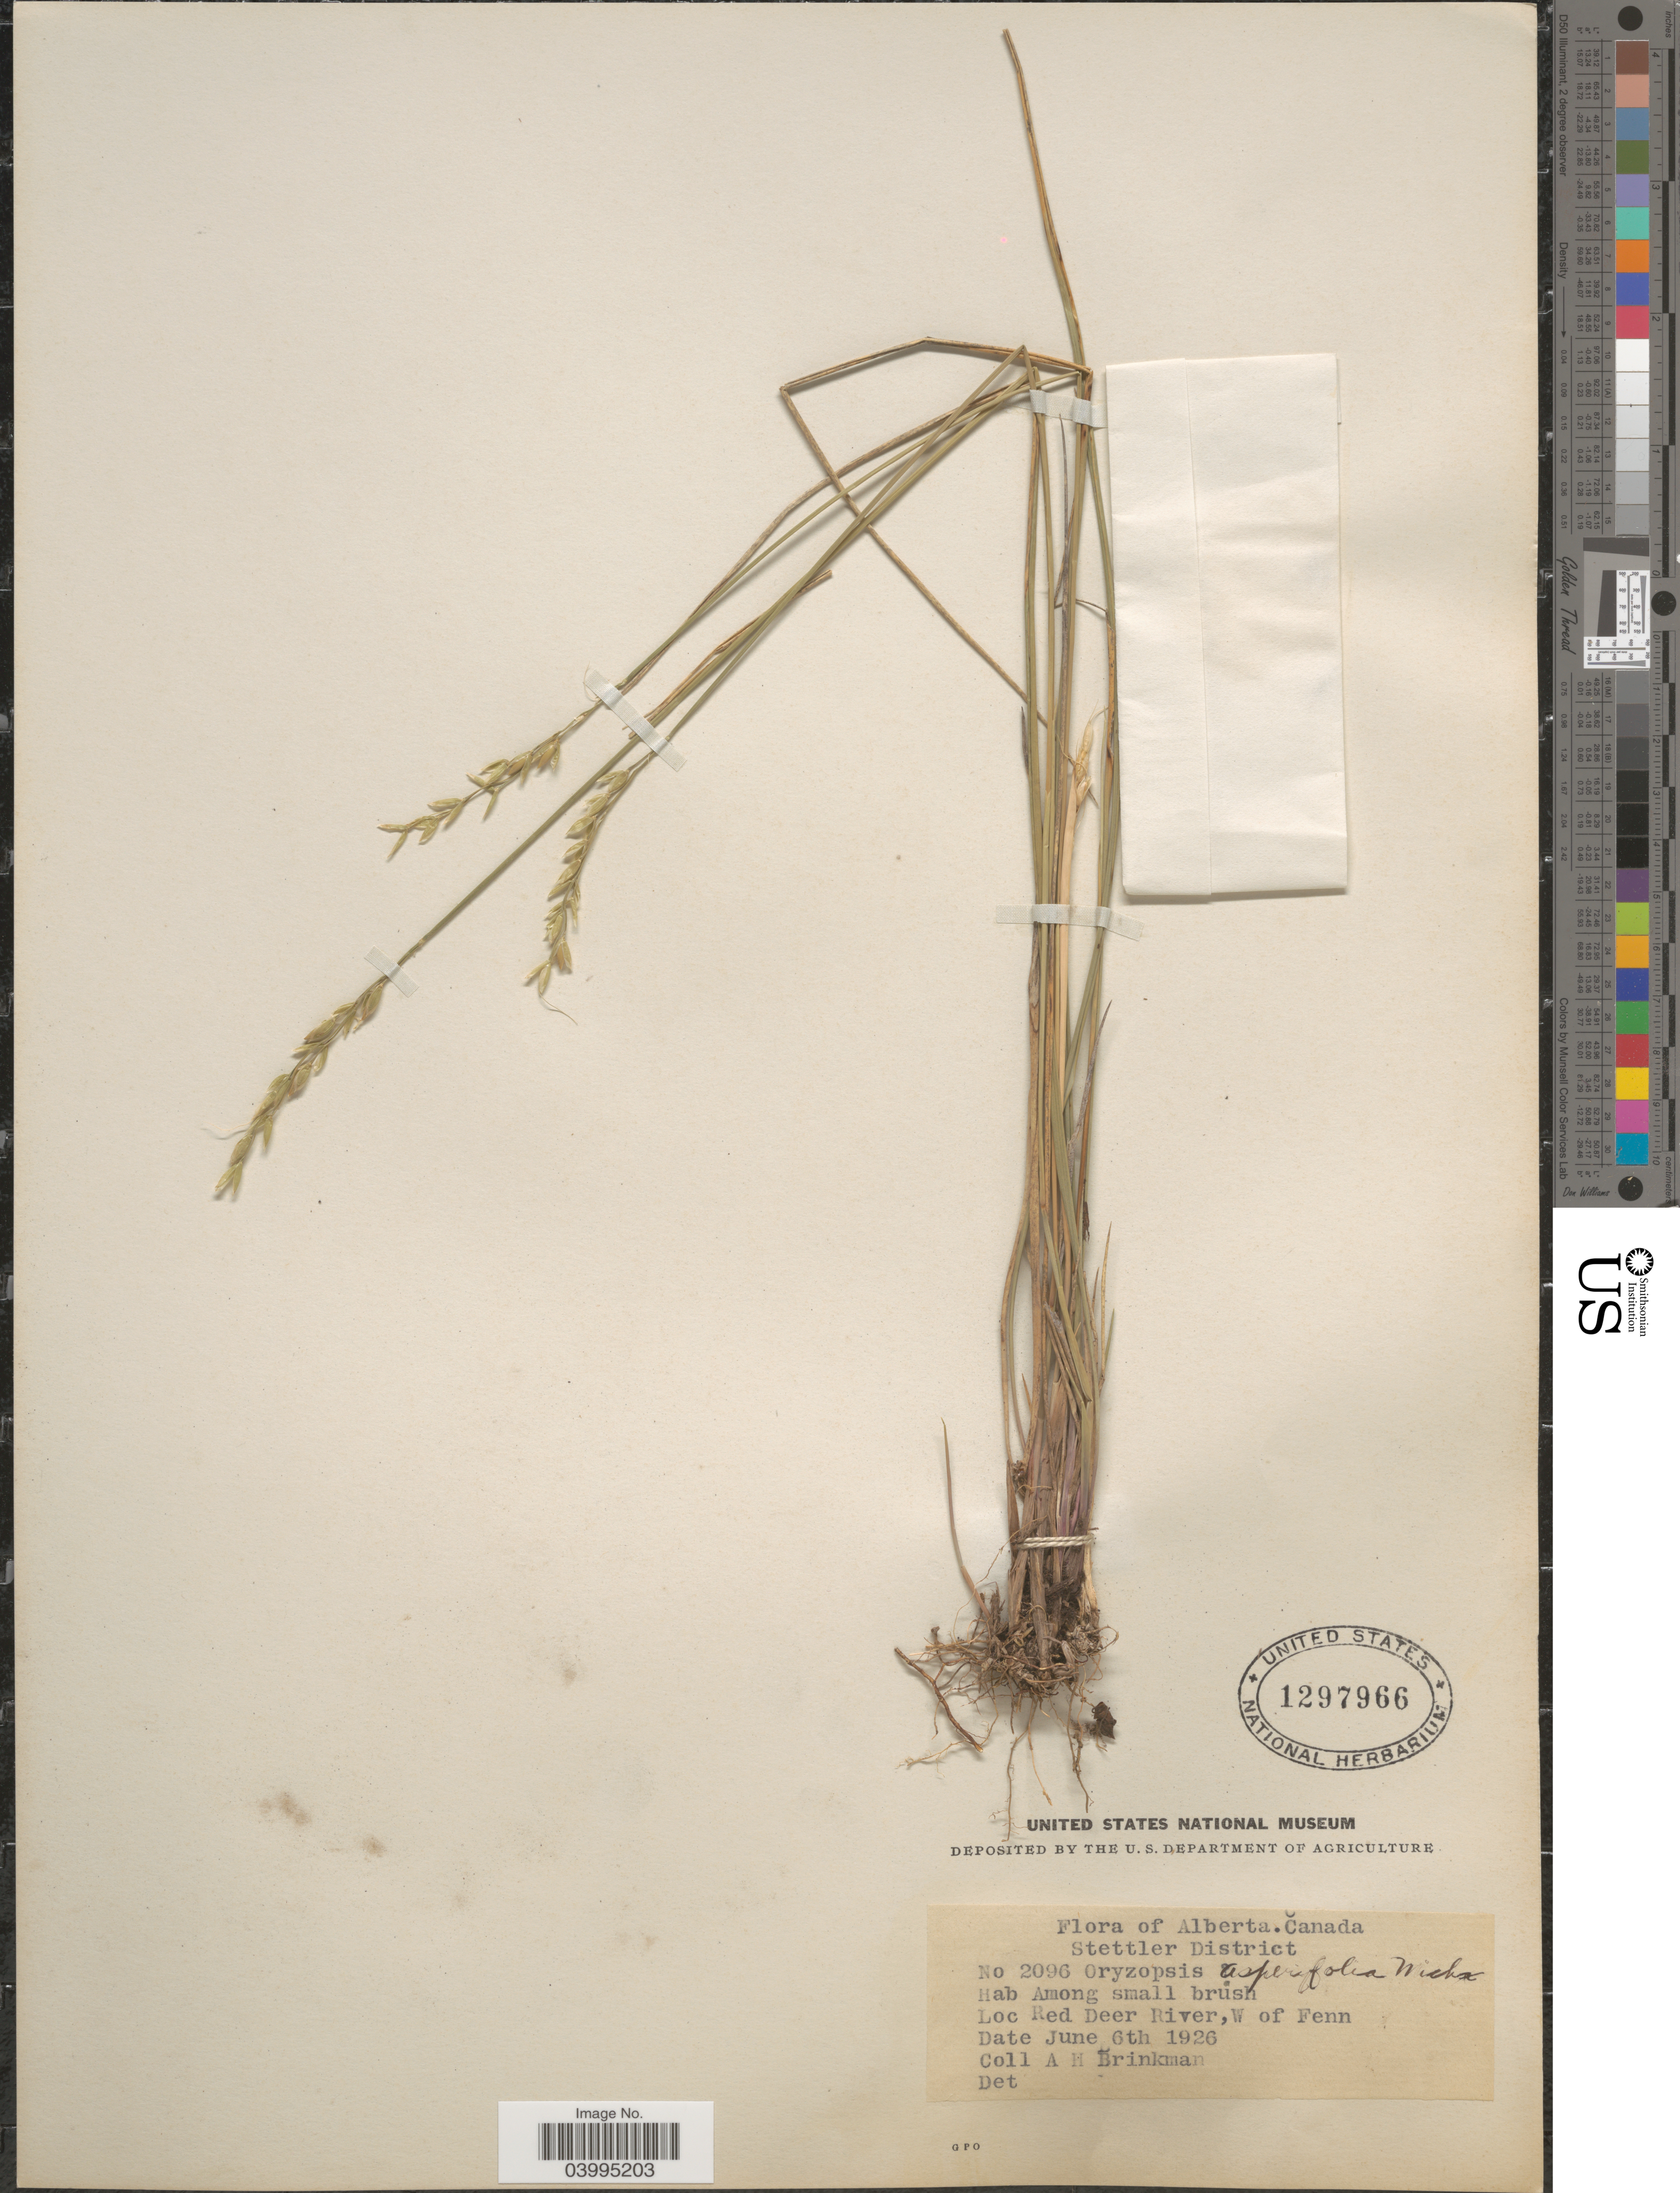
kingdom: Plantae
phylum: Tracheophyta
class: Liliopsida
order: Poales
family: Poaceae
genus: Oryzopsis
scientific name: Oryzopsis asperifolia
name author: Michx.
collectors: A. Brinkman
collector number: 2096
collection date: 1926-06-06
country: Canada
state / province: Alberta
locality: Stettler District. Among small brush. Red Deer River, W of Fenn.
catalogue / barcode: US 1297966